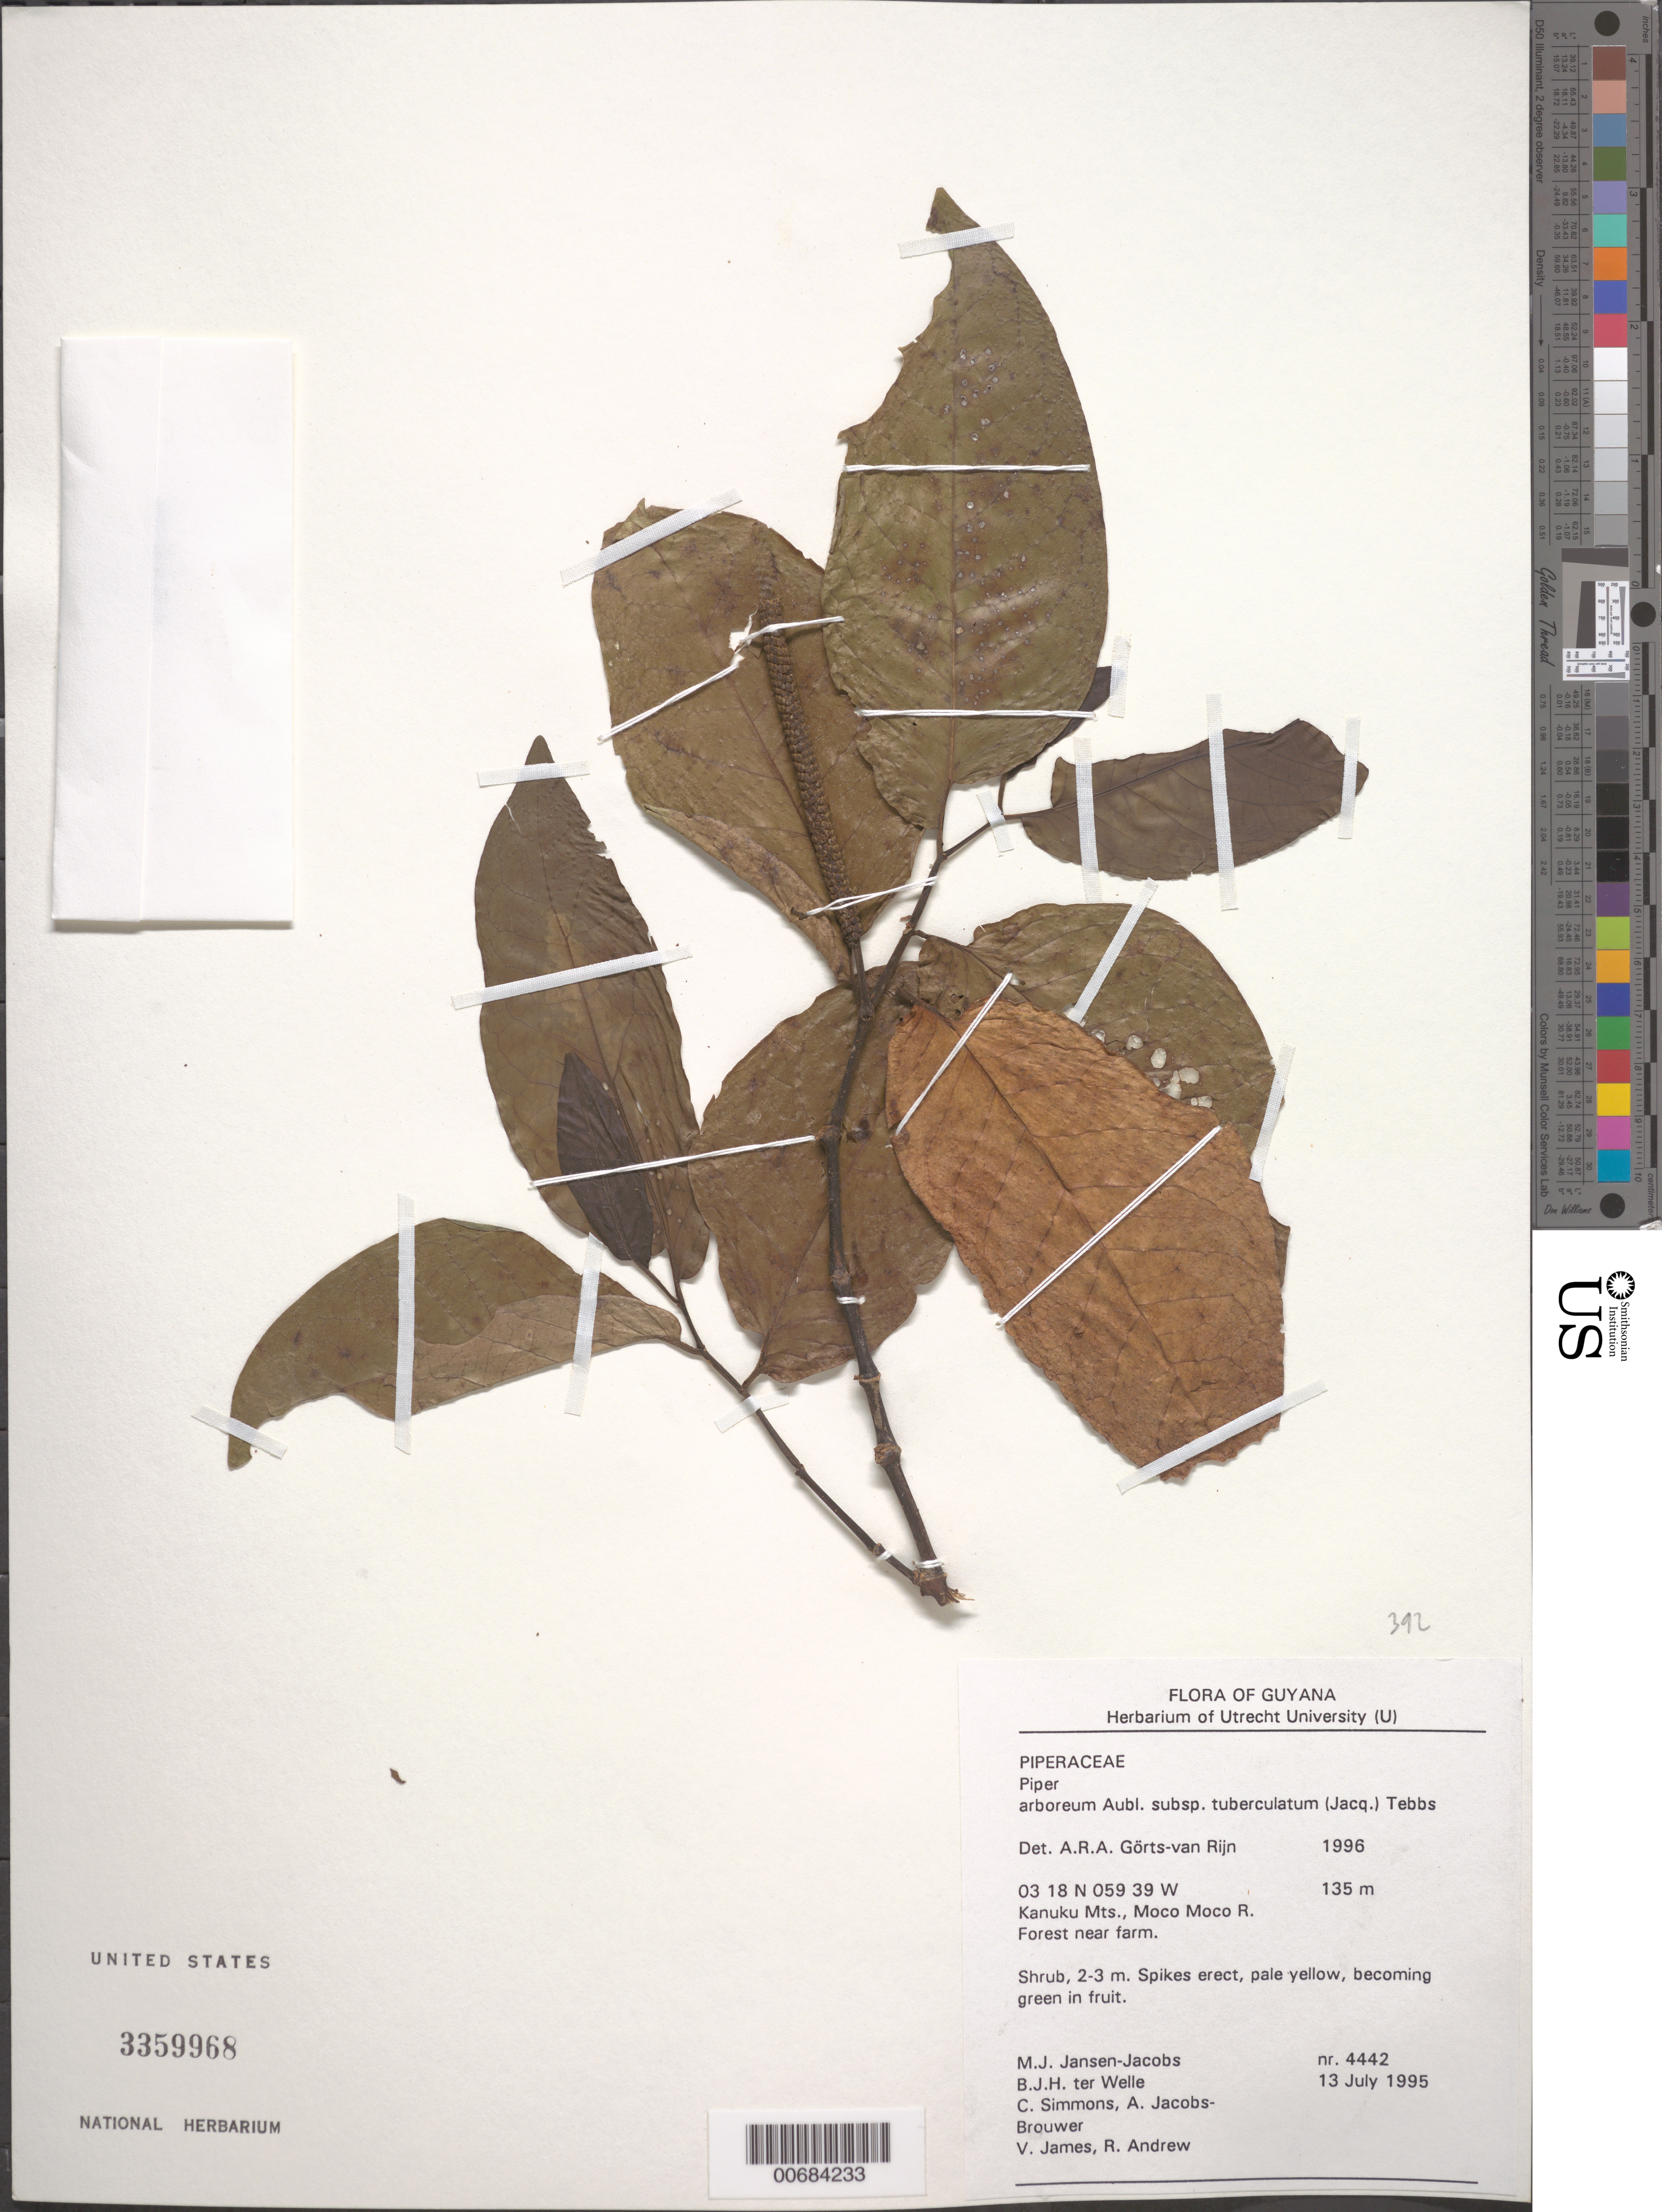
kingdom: Plantae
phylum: Tracheophyta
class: Magnoliopsida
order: Piperales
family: Piperaceae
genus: Piper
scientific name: Piper arboreum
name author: Aubl.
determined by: Görts-van Rijn, A. R. A.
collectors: M. J. Jansen-Jacobs, B. Welle, C. Simmons, A. Jacobs-Brouwer, V. James & R. Andrew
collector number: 4442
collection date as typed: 13-Jul-95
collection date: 1995-07-13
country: Guyana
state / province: U. Takutu-U. Essequibo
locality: Moco Moco River, Kanuku Mts.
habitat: Forest near farm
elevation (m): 135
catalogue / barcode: US 3359968